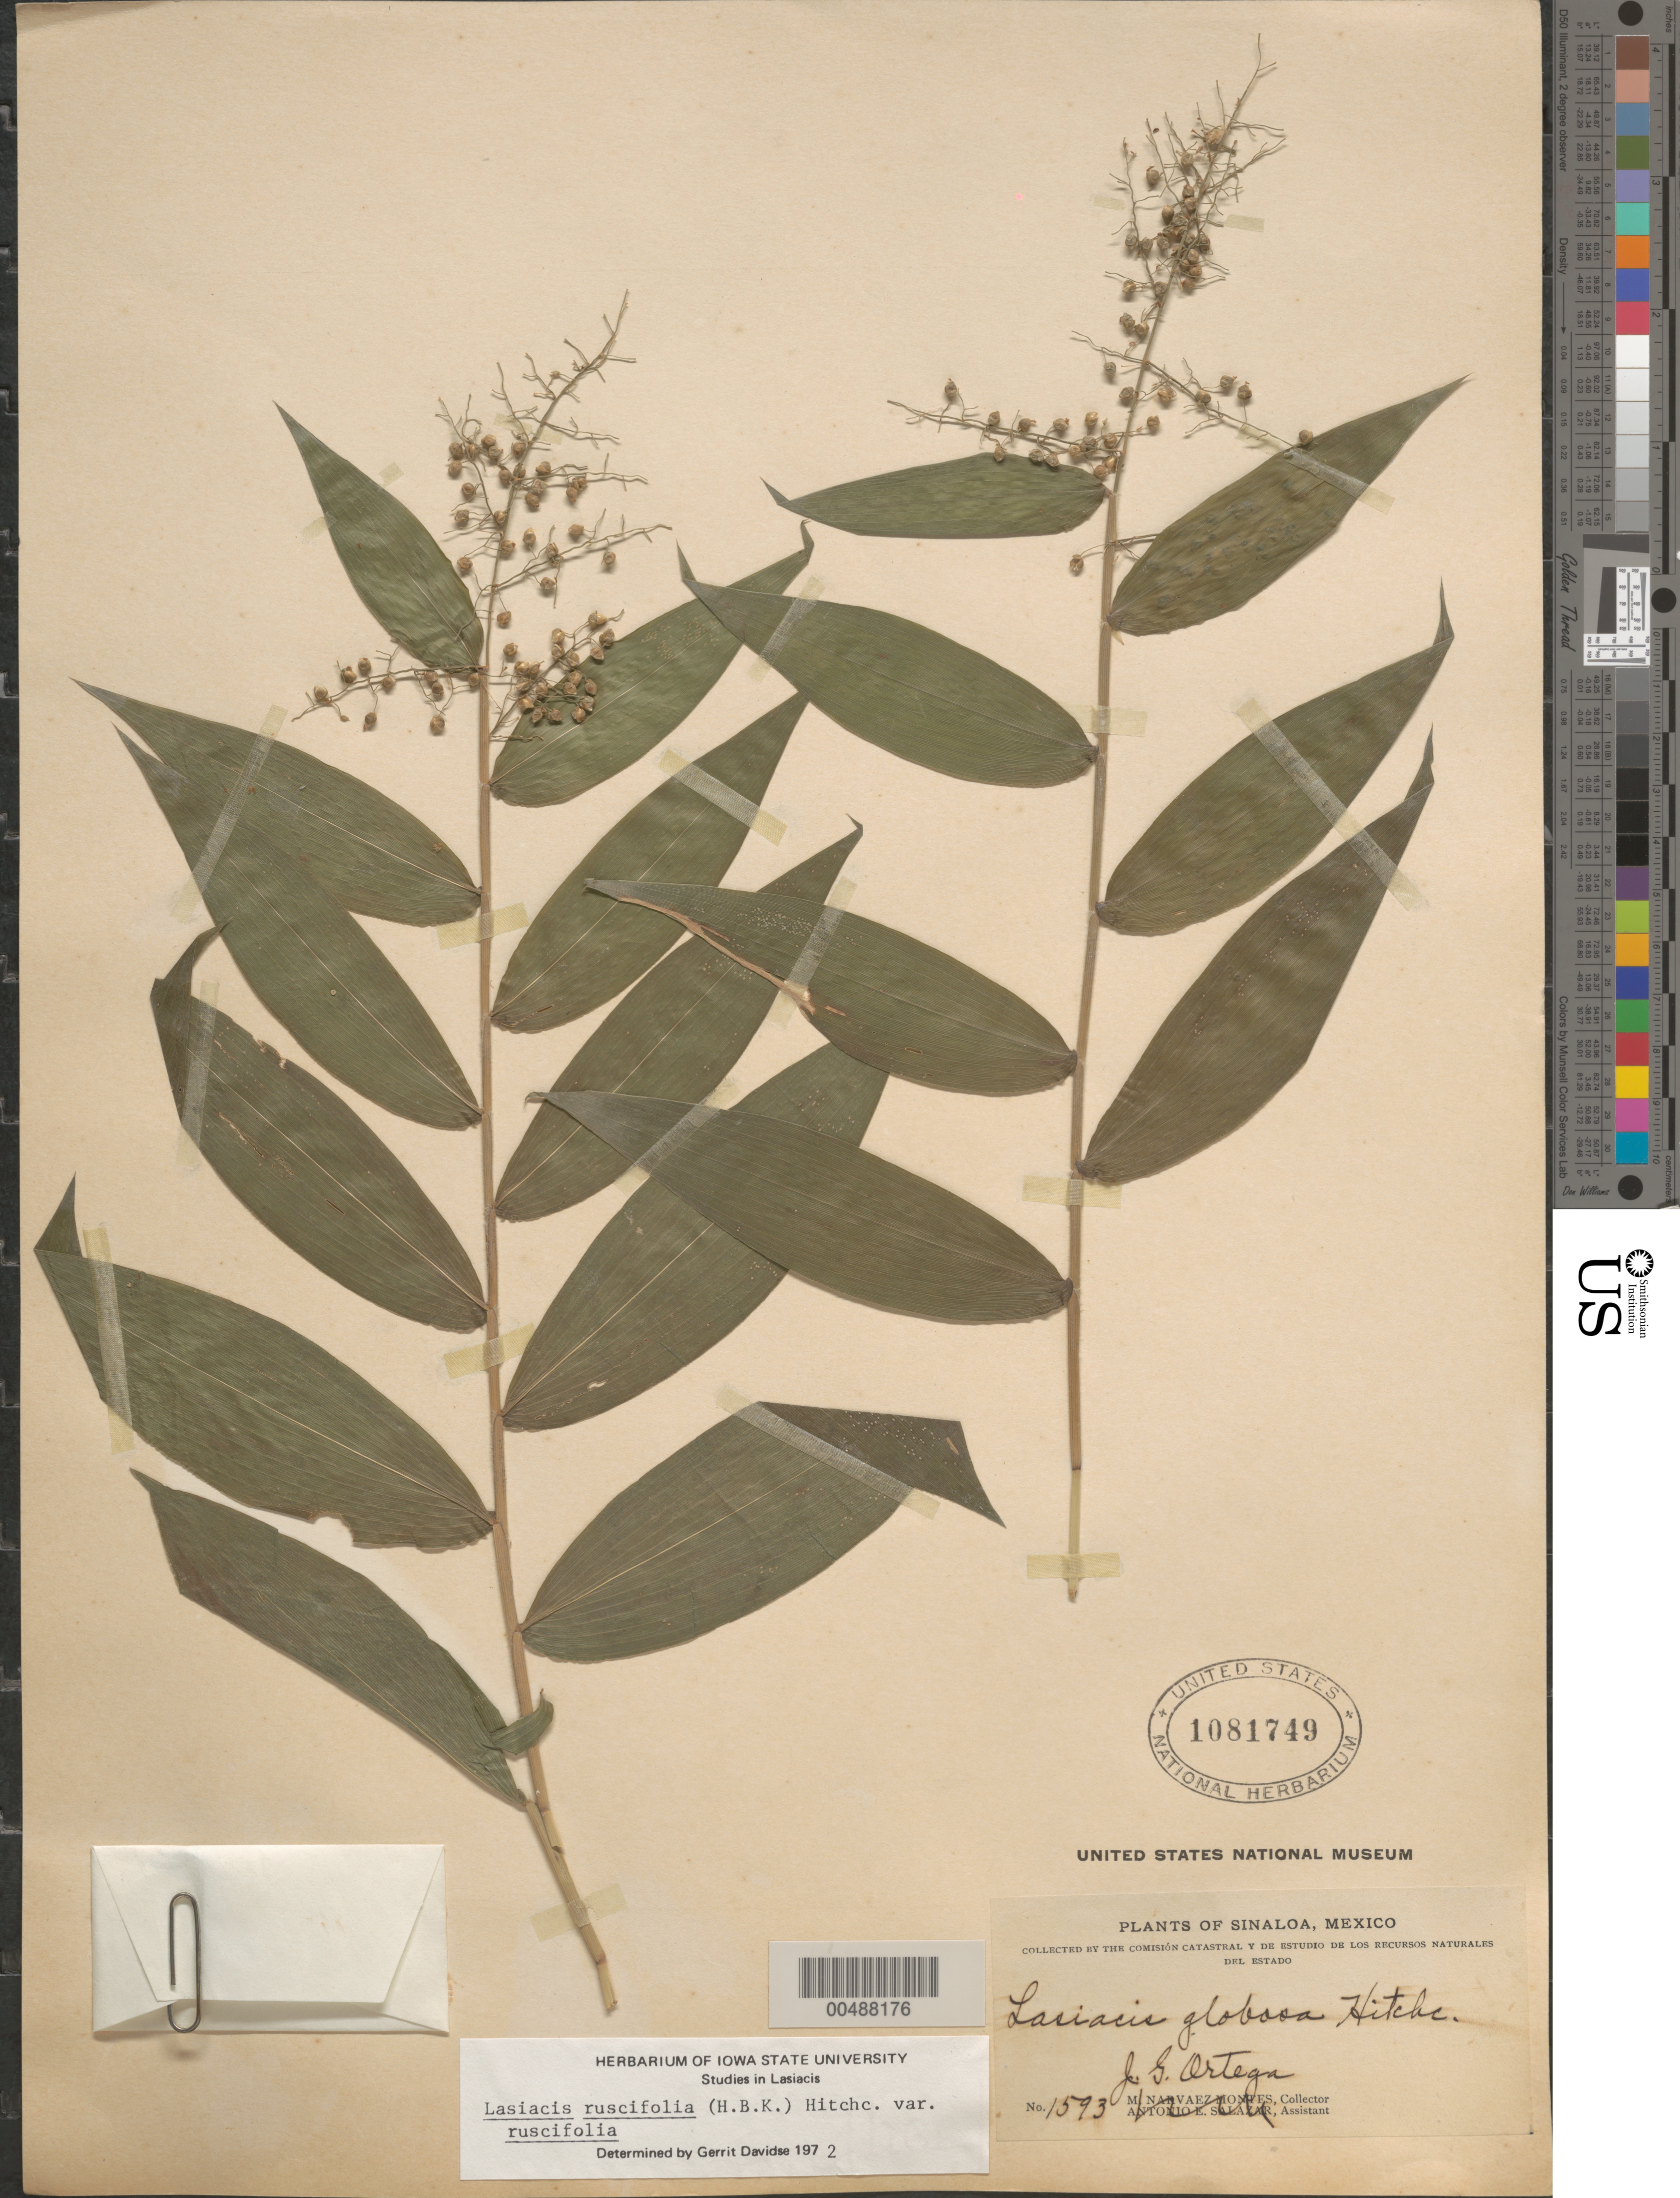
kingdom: Plantae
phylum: Tracheophyta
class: Liliopsida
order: Poales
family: Poaceae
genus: Lasiacis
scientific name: Lasiacis ruscifolia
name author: (Kunth) Hitchc.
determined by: Davidse, Gerrit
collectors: J. Ortega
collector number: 1593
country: Mexico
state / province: Sinaloa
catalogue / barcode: US 1081749